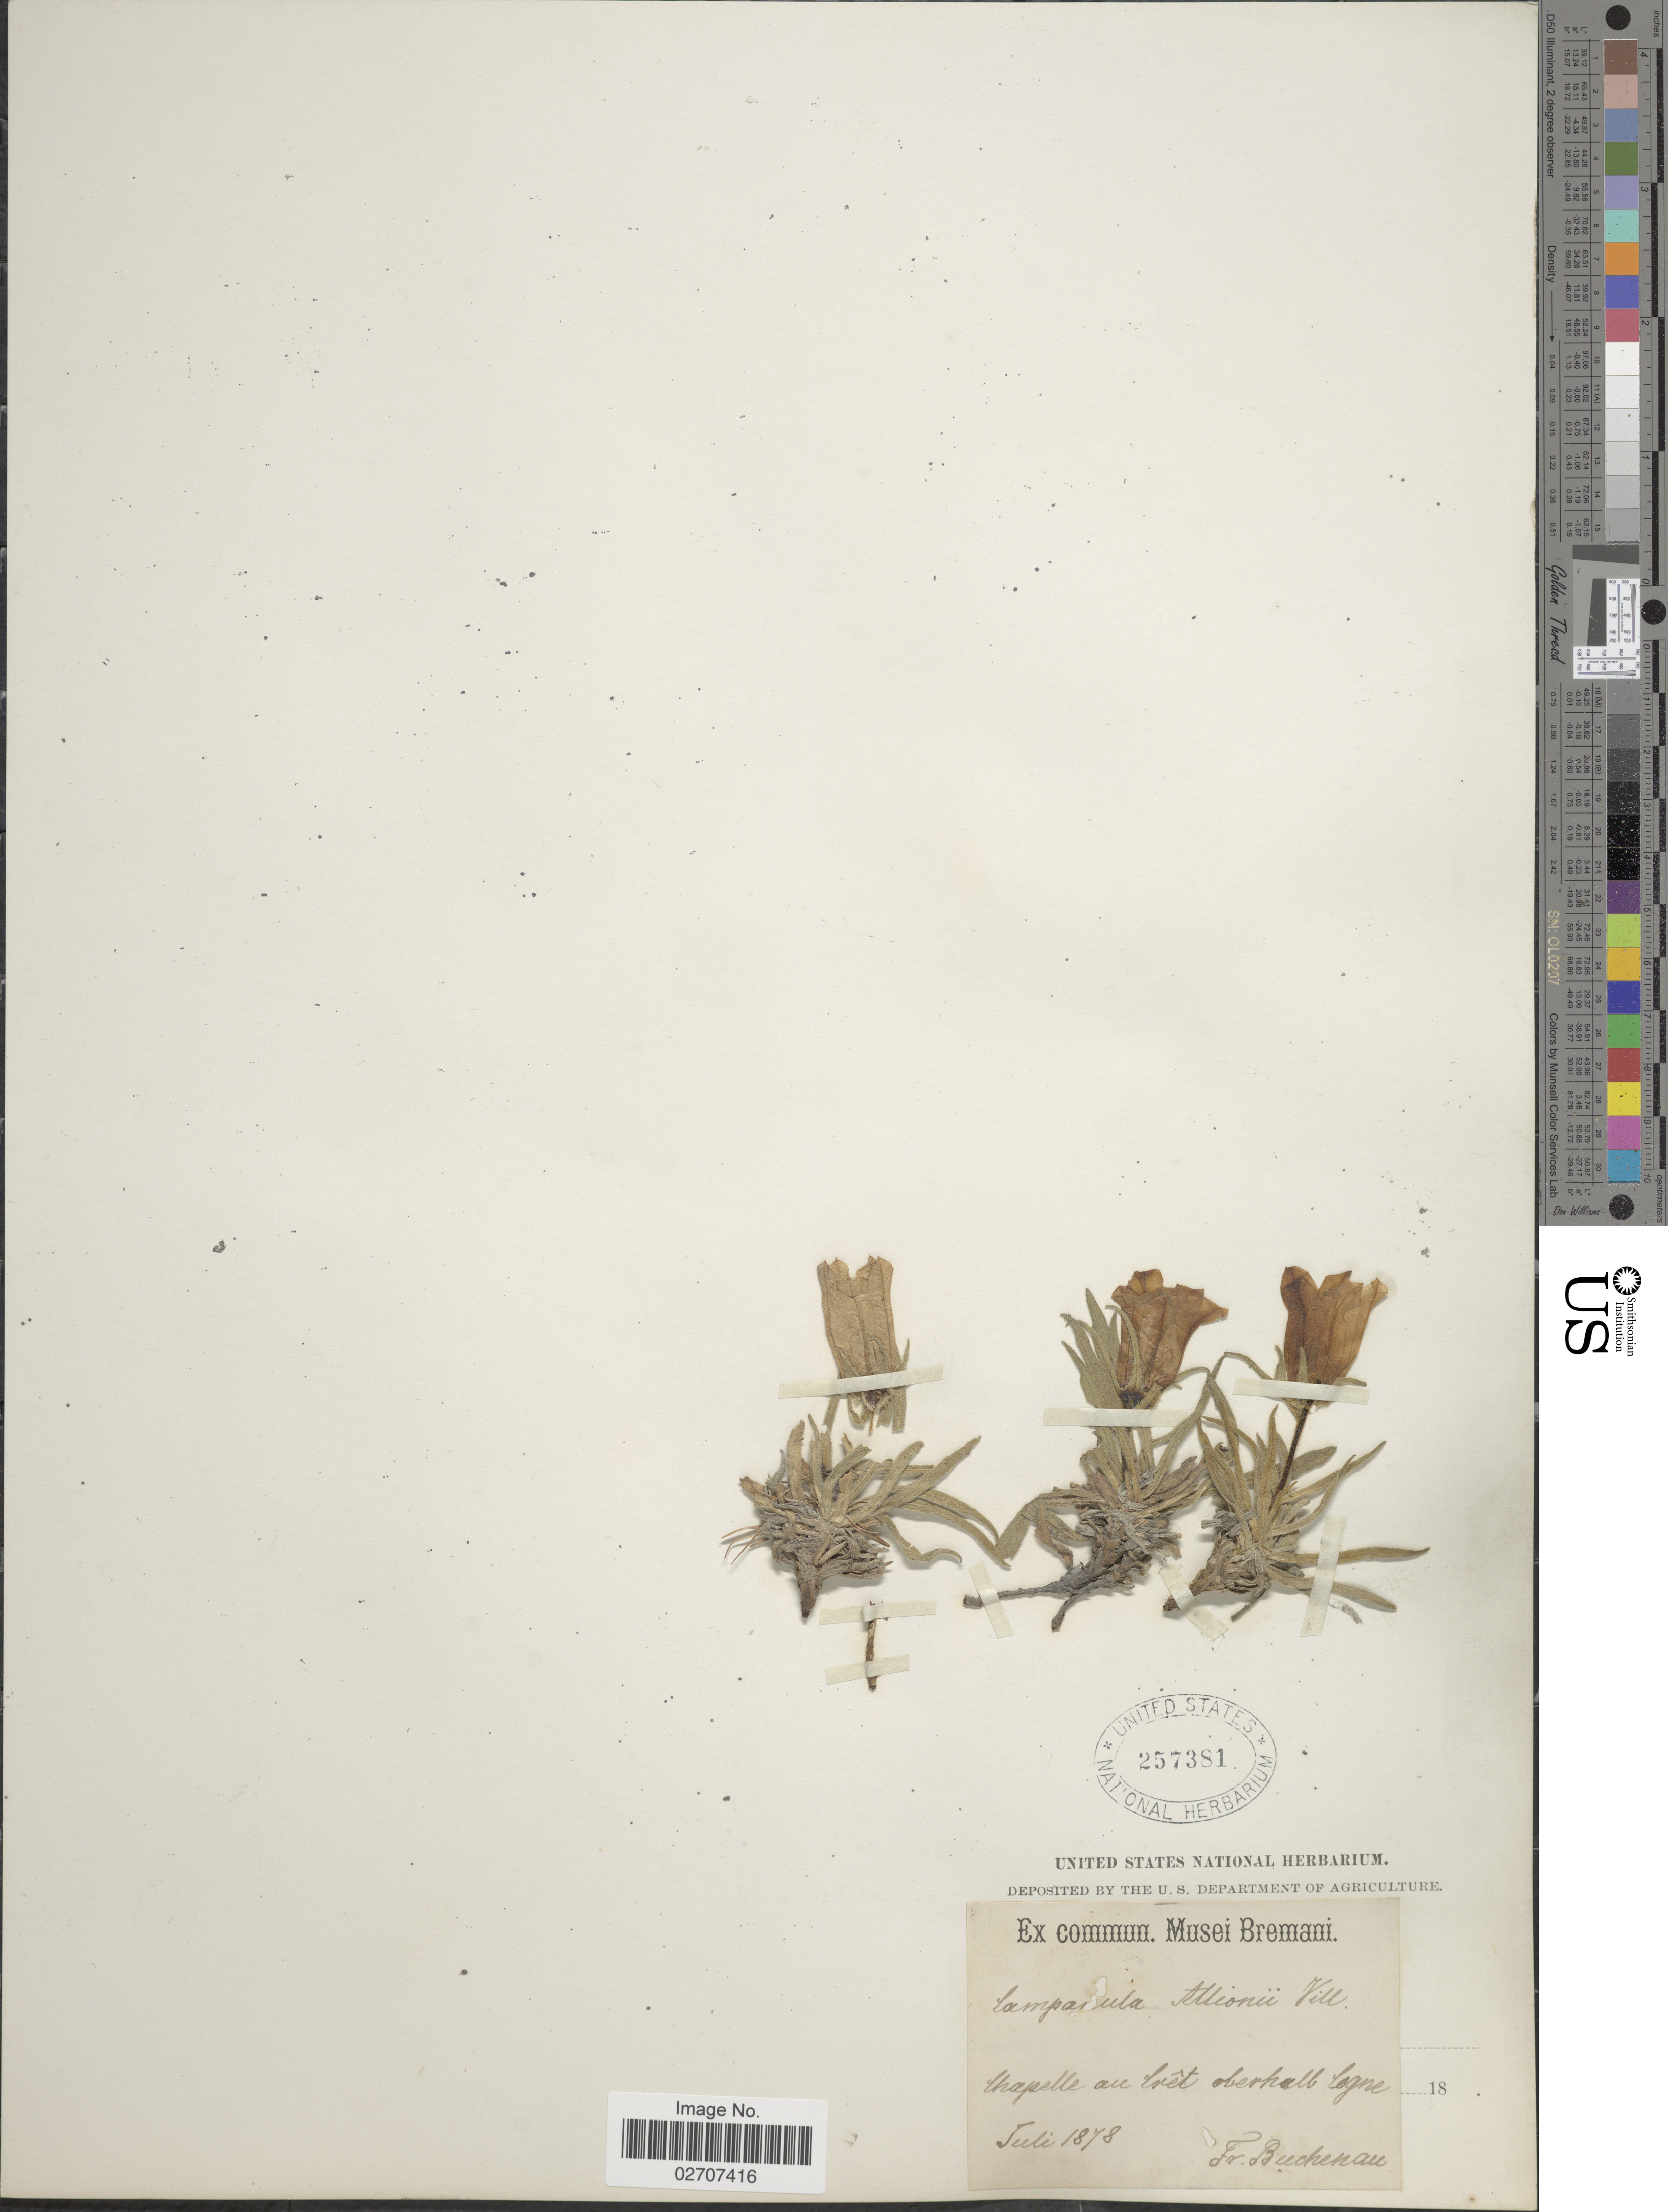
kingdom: Plantae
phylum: Tracheophyta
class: Magnoliopsida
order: Asterales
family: Campanulaceae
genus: Campanula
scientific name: Campanula allionii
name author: Vill.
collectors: F. Buckenau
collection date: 1878-07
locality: Chapelle au loret oberhalb Cogne. [interpreted]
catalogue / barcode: US 257381